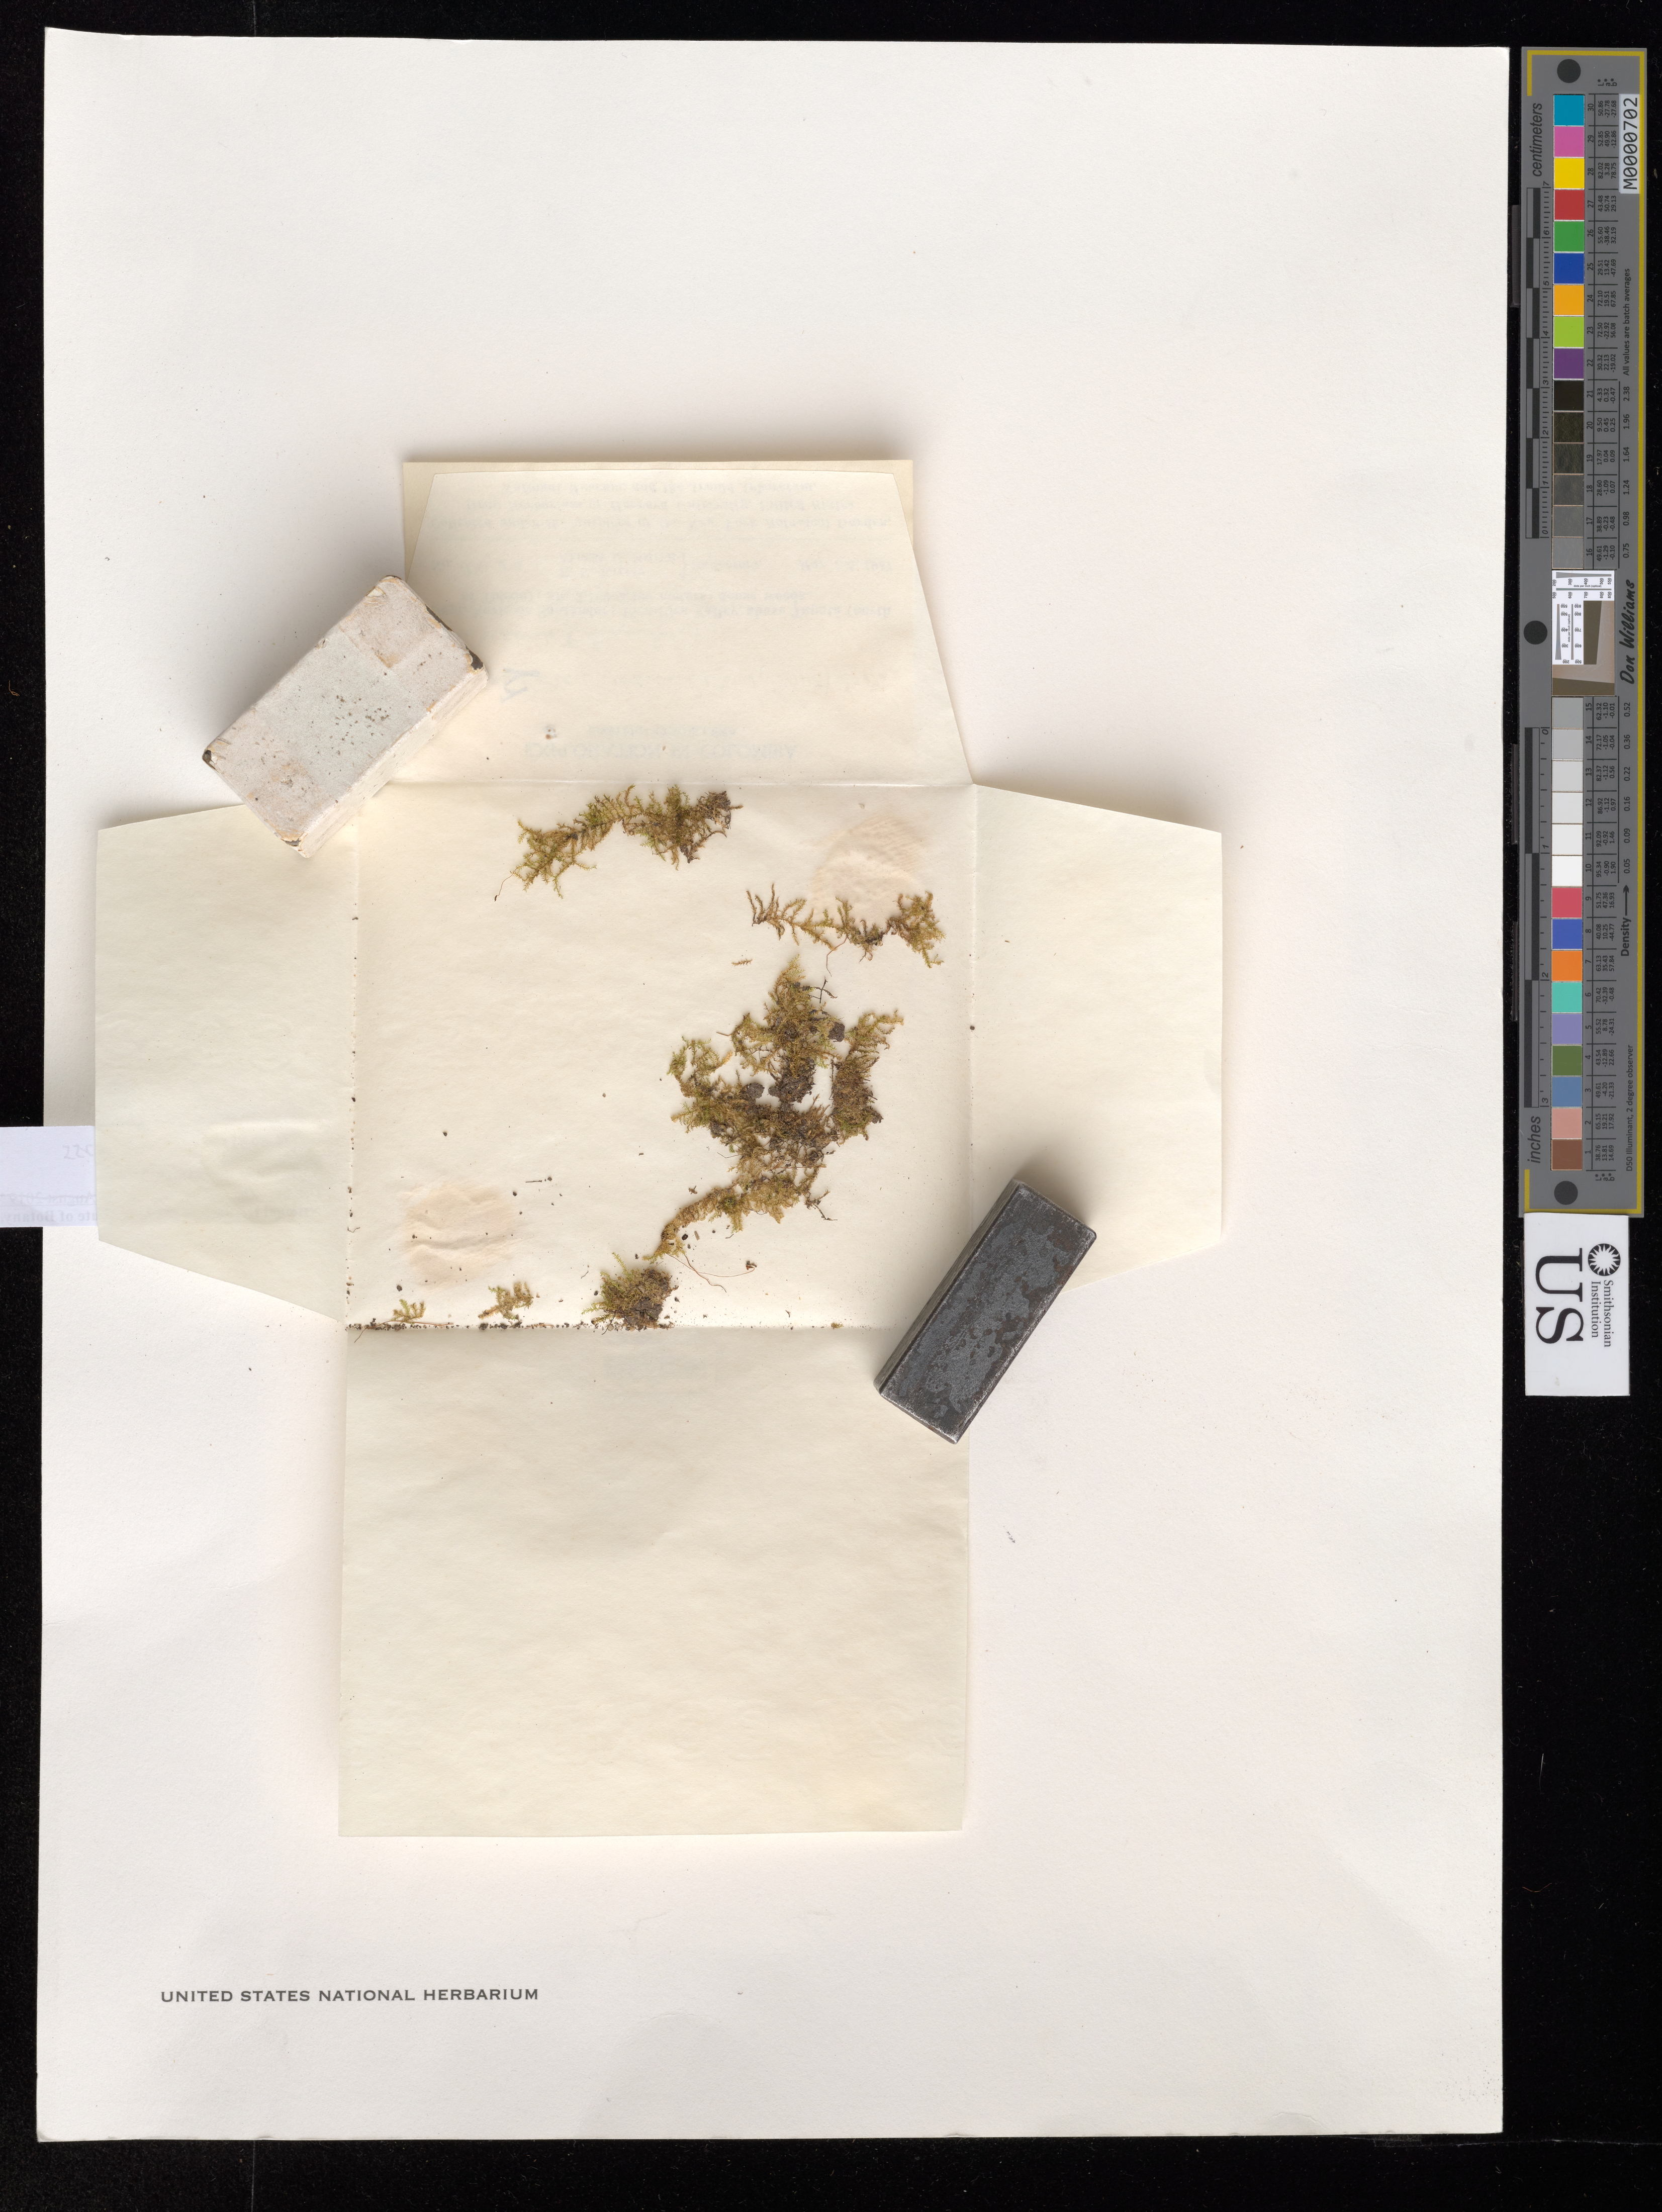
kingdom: Plantae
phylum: Bryophyta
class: Bryopsida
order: Hypnales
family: Hypnaceae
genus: Vesicularia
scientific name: Vesicularia vesicularis var. rutilans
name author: (Brid.) W.R. Buck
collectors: E. P. Killip & A. C. Smith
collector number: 20255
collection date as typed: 01 Mar 1927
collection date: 1927-03-01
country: Colombia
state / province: Norte de Santander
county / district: Toledo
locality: Valle Pica-Pica, N de Toledo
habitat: bosque primario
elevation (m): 2100